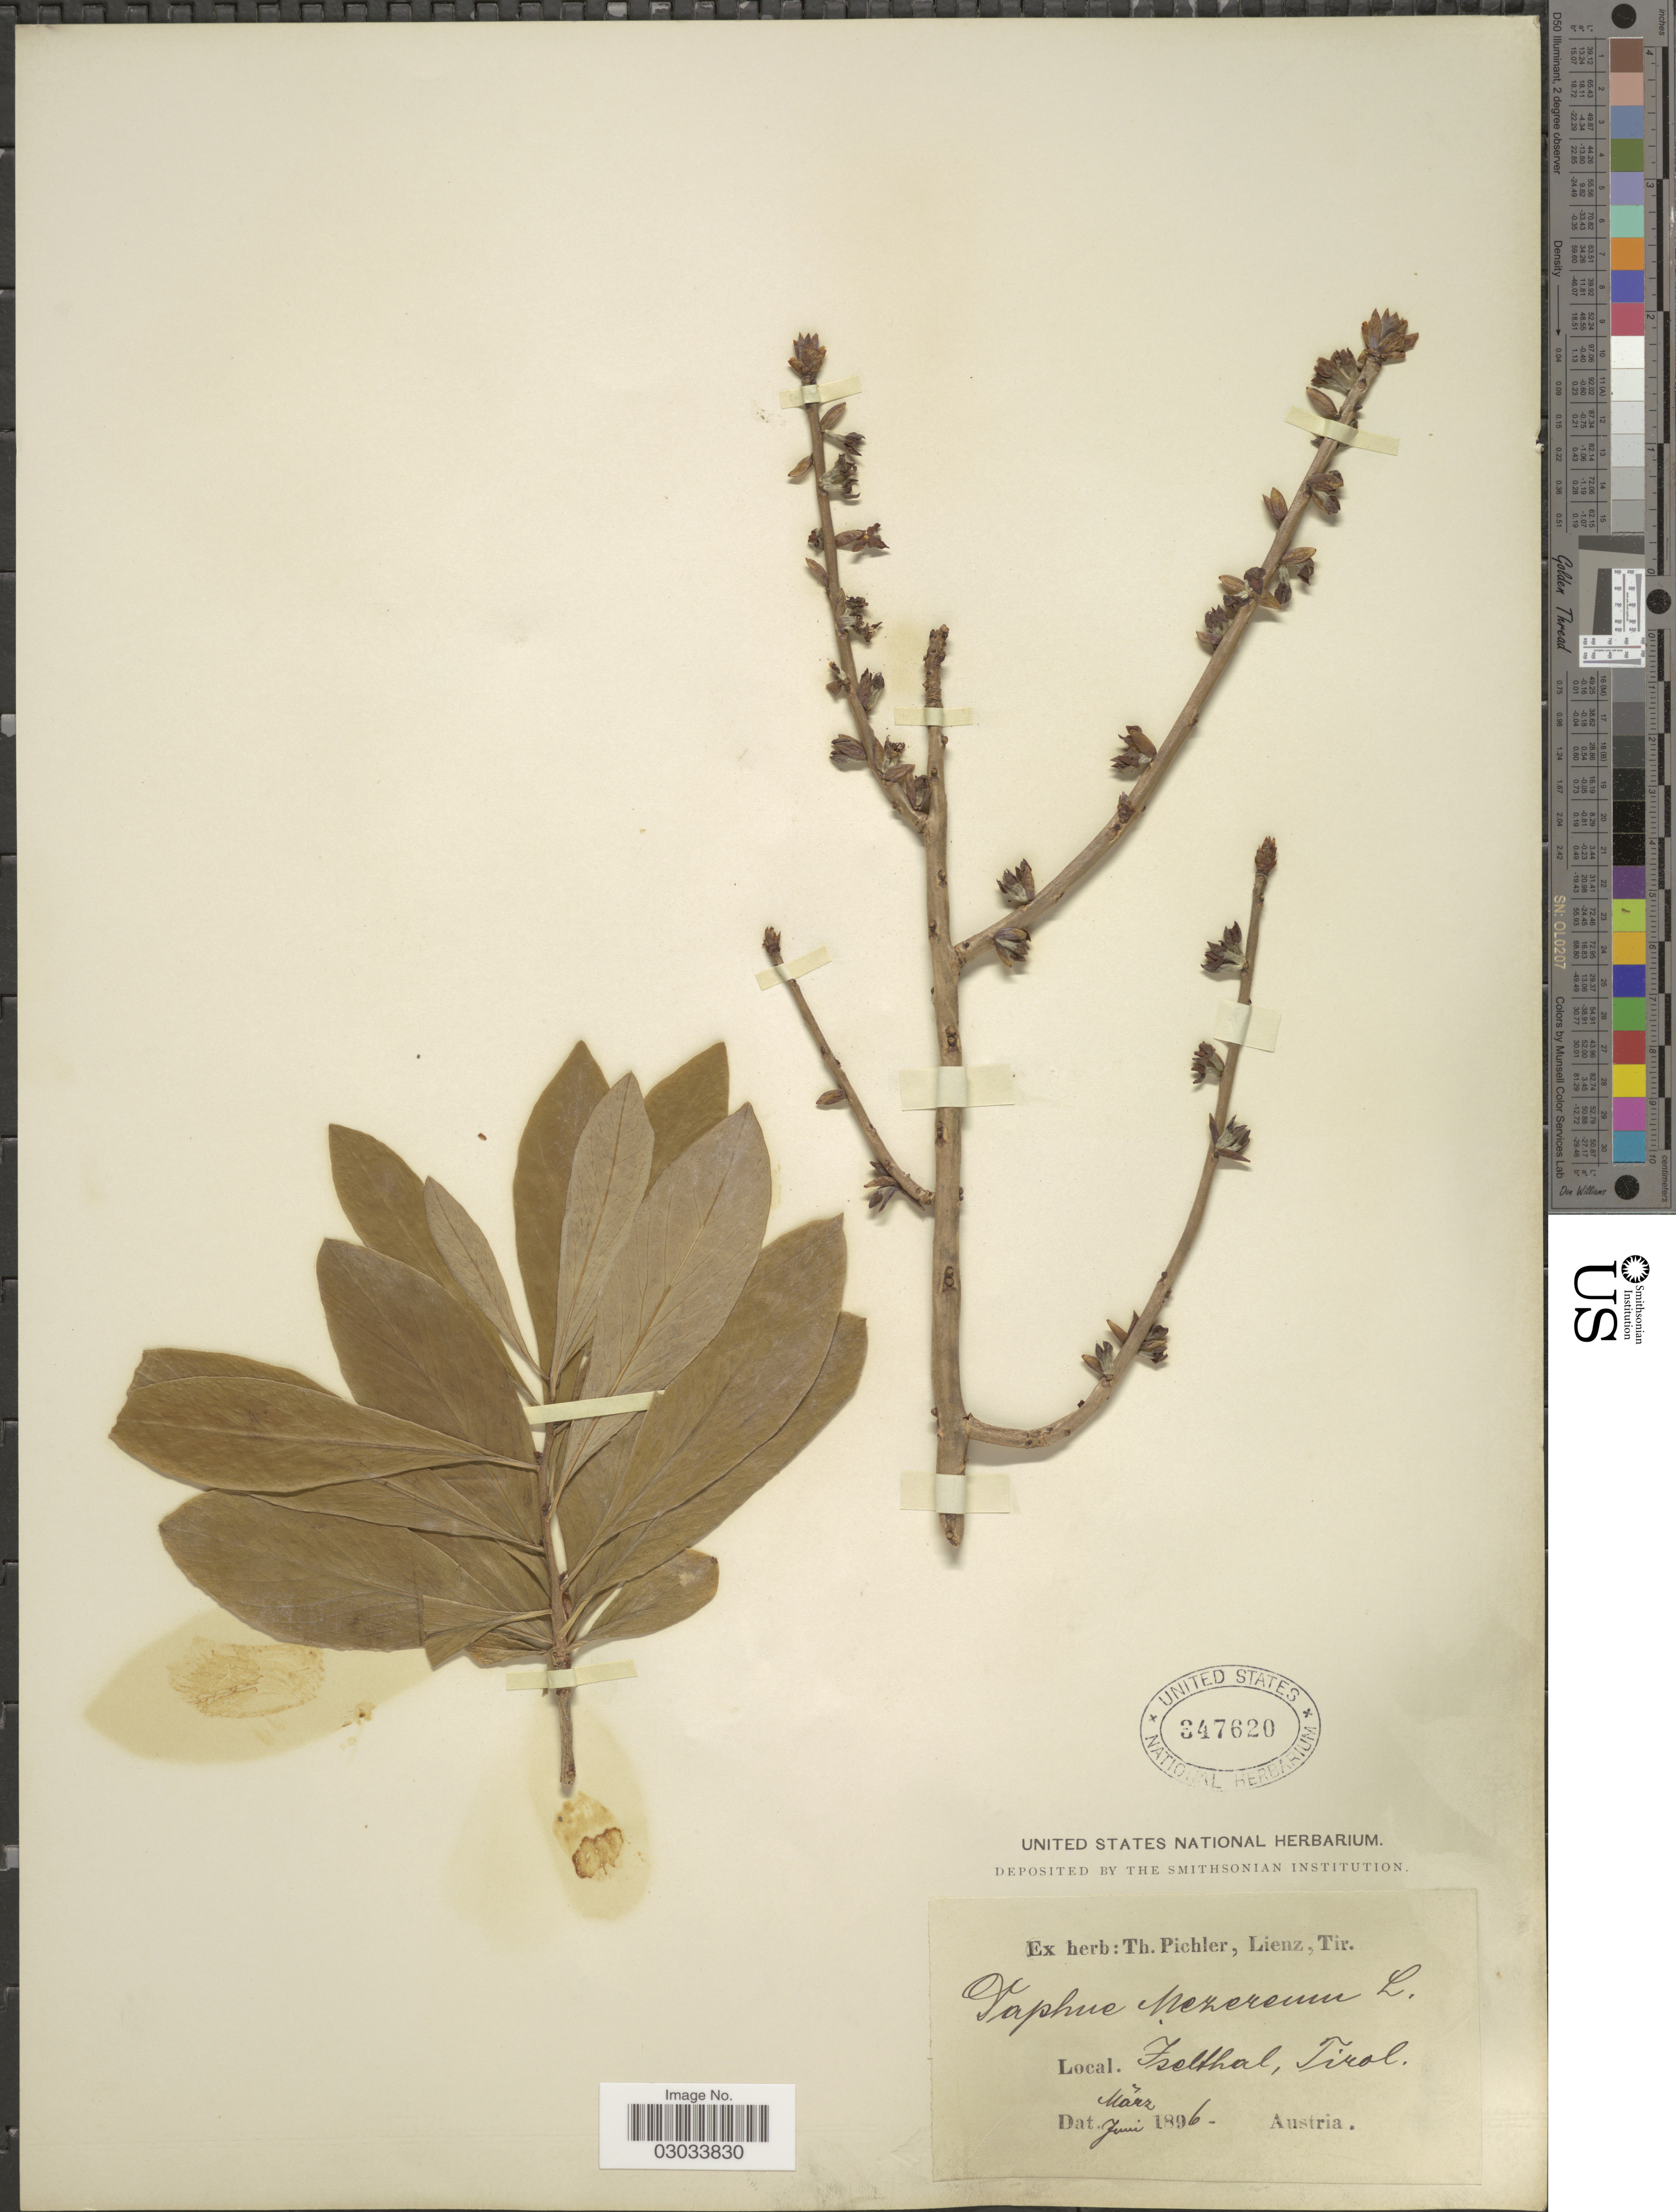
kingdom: Plantae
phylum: Tracheophyta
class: Magnoliopsida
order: Malvales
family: Thymelaeaceae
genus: Daphne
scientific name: Daphne mezereum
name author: L.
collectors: ex herb. T. Pichler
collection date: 1896-03/1896-06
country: Austria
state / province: Tirol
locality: Iselthal.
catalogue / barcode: US 347620